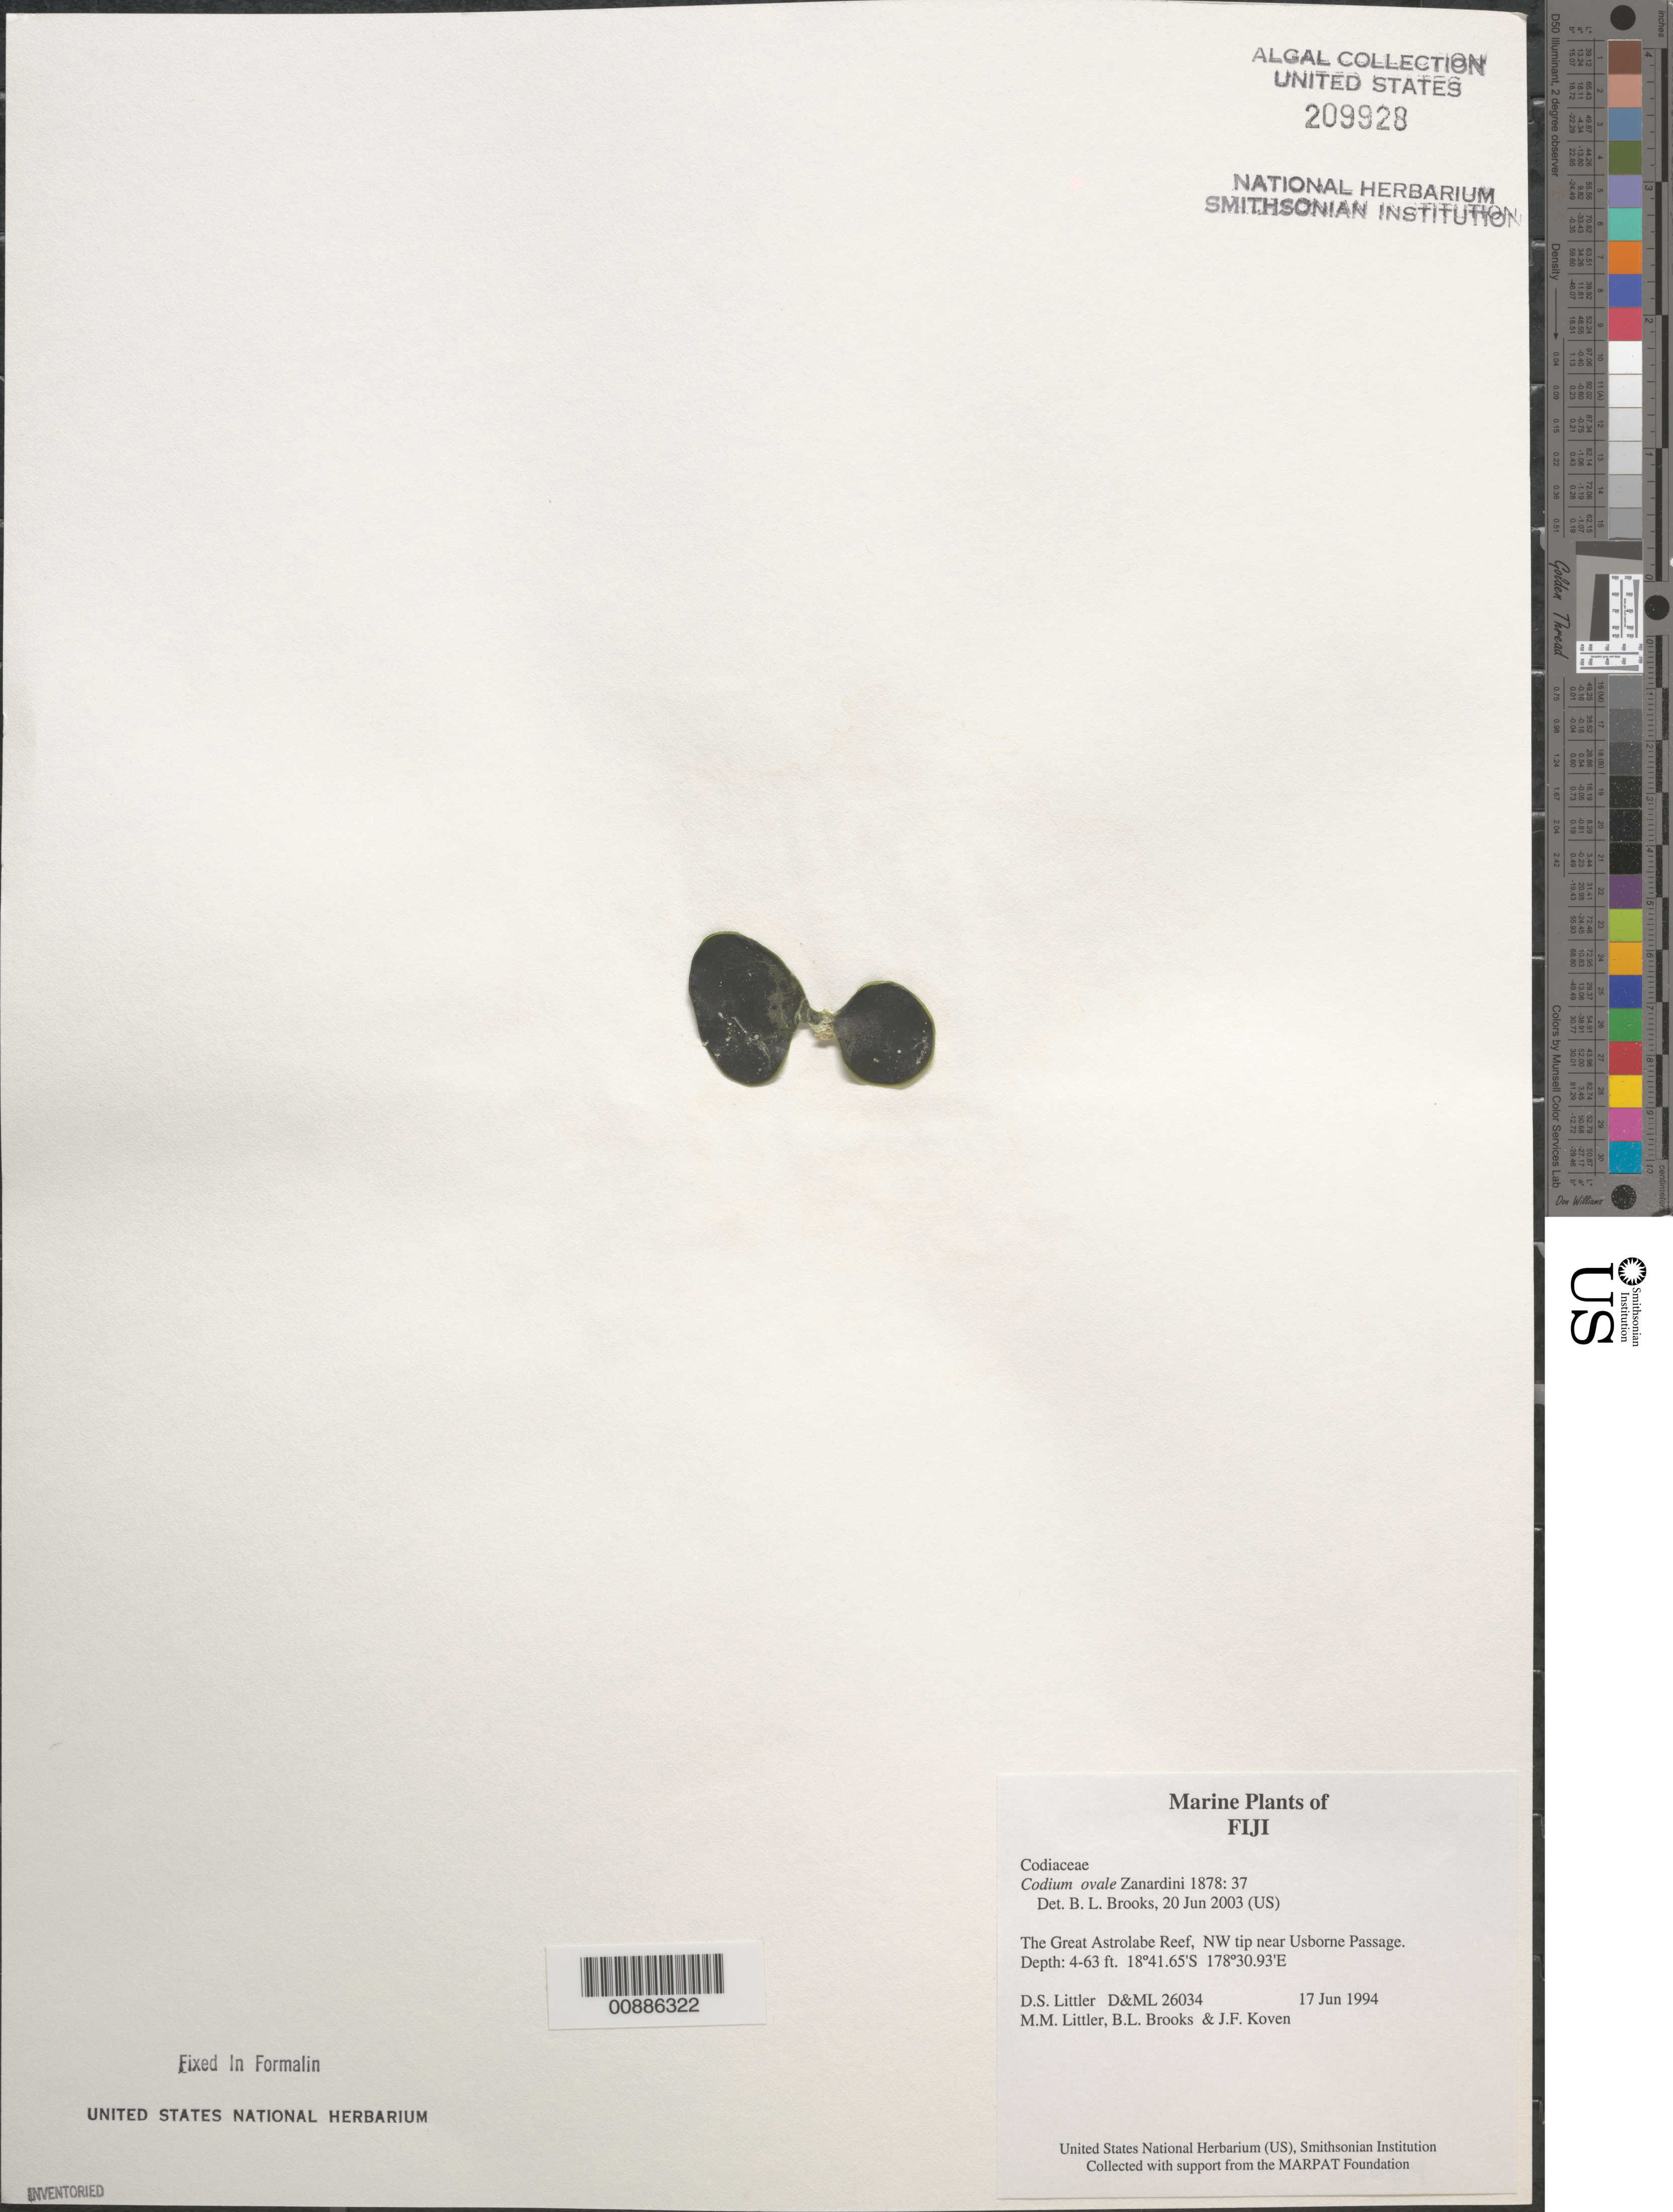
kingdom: Plantae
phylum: Chlorophyta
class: Ulvophyceae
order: Bryopsidales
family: Codiaceae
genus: Codium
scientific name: Codium ovale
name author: Zanardini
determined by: Brooks, B. L., (BOT), Smithsonian Institution - National Museum of Natural History (UNITED STATES)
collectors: D. S. Littler, M. M. Littler, B. Brooks & J. Koven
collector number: D&ML 26034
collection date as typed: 17 Jun 1994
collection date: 1994-06-17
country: Fiji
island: North Astrolabe Reef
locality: North Astrolabe Reef, northwest tip near Usborne Passage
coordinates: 18 41.65'S, 178 30.93'E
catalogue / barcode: US 209928